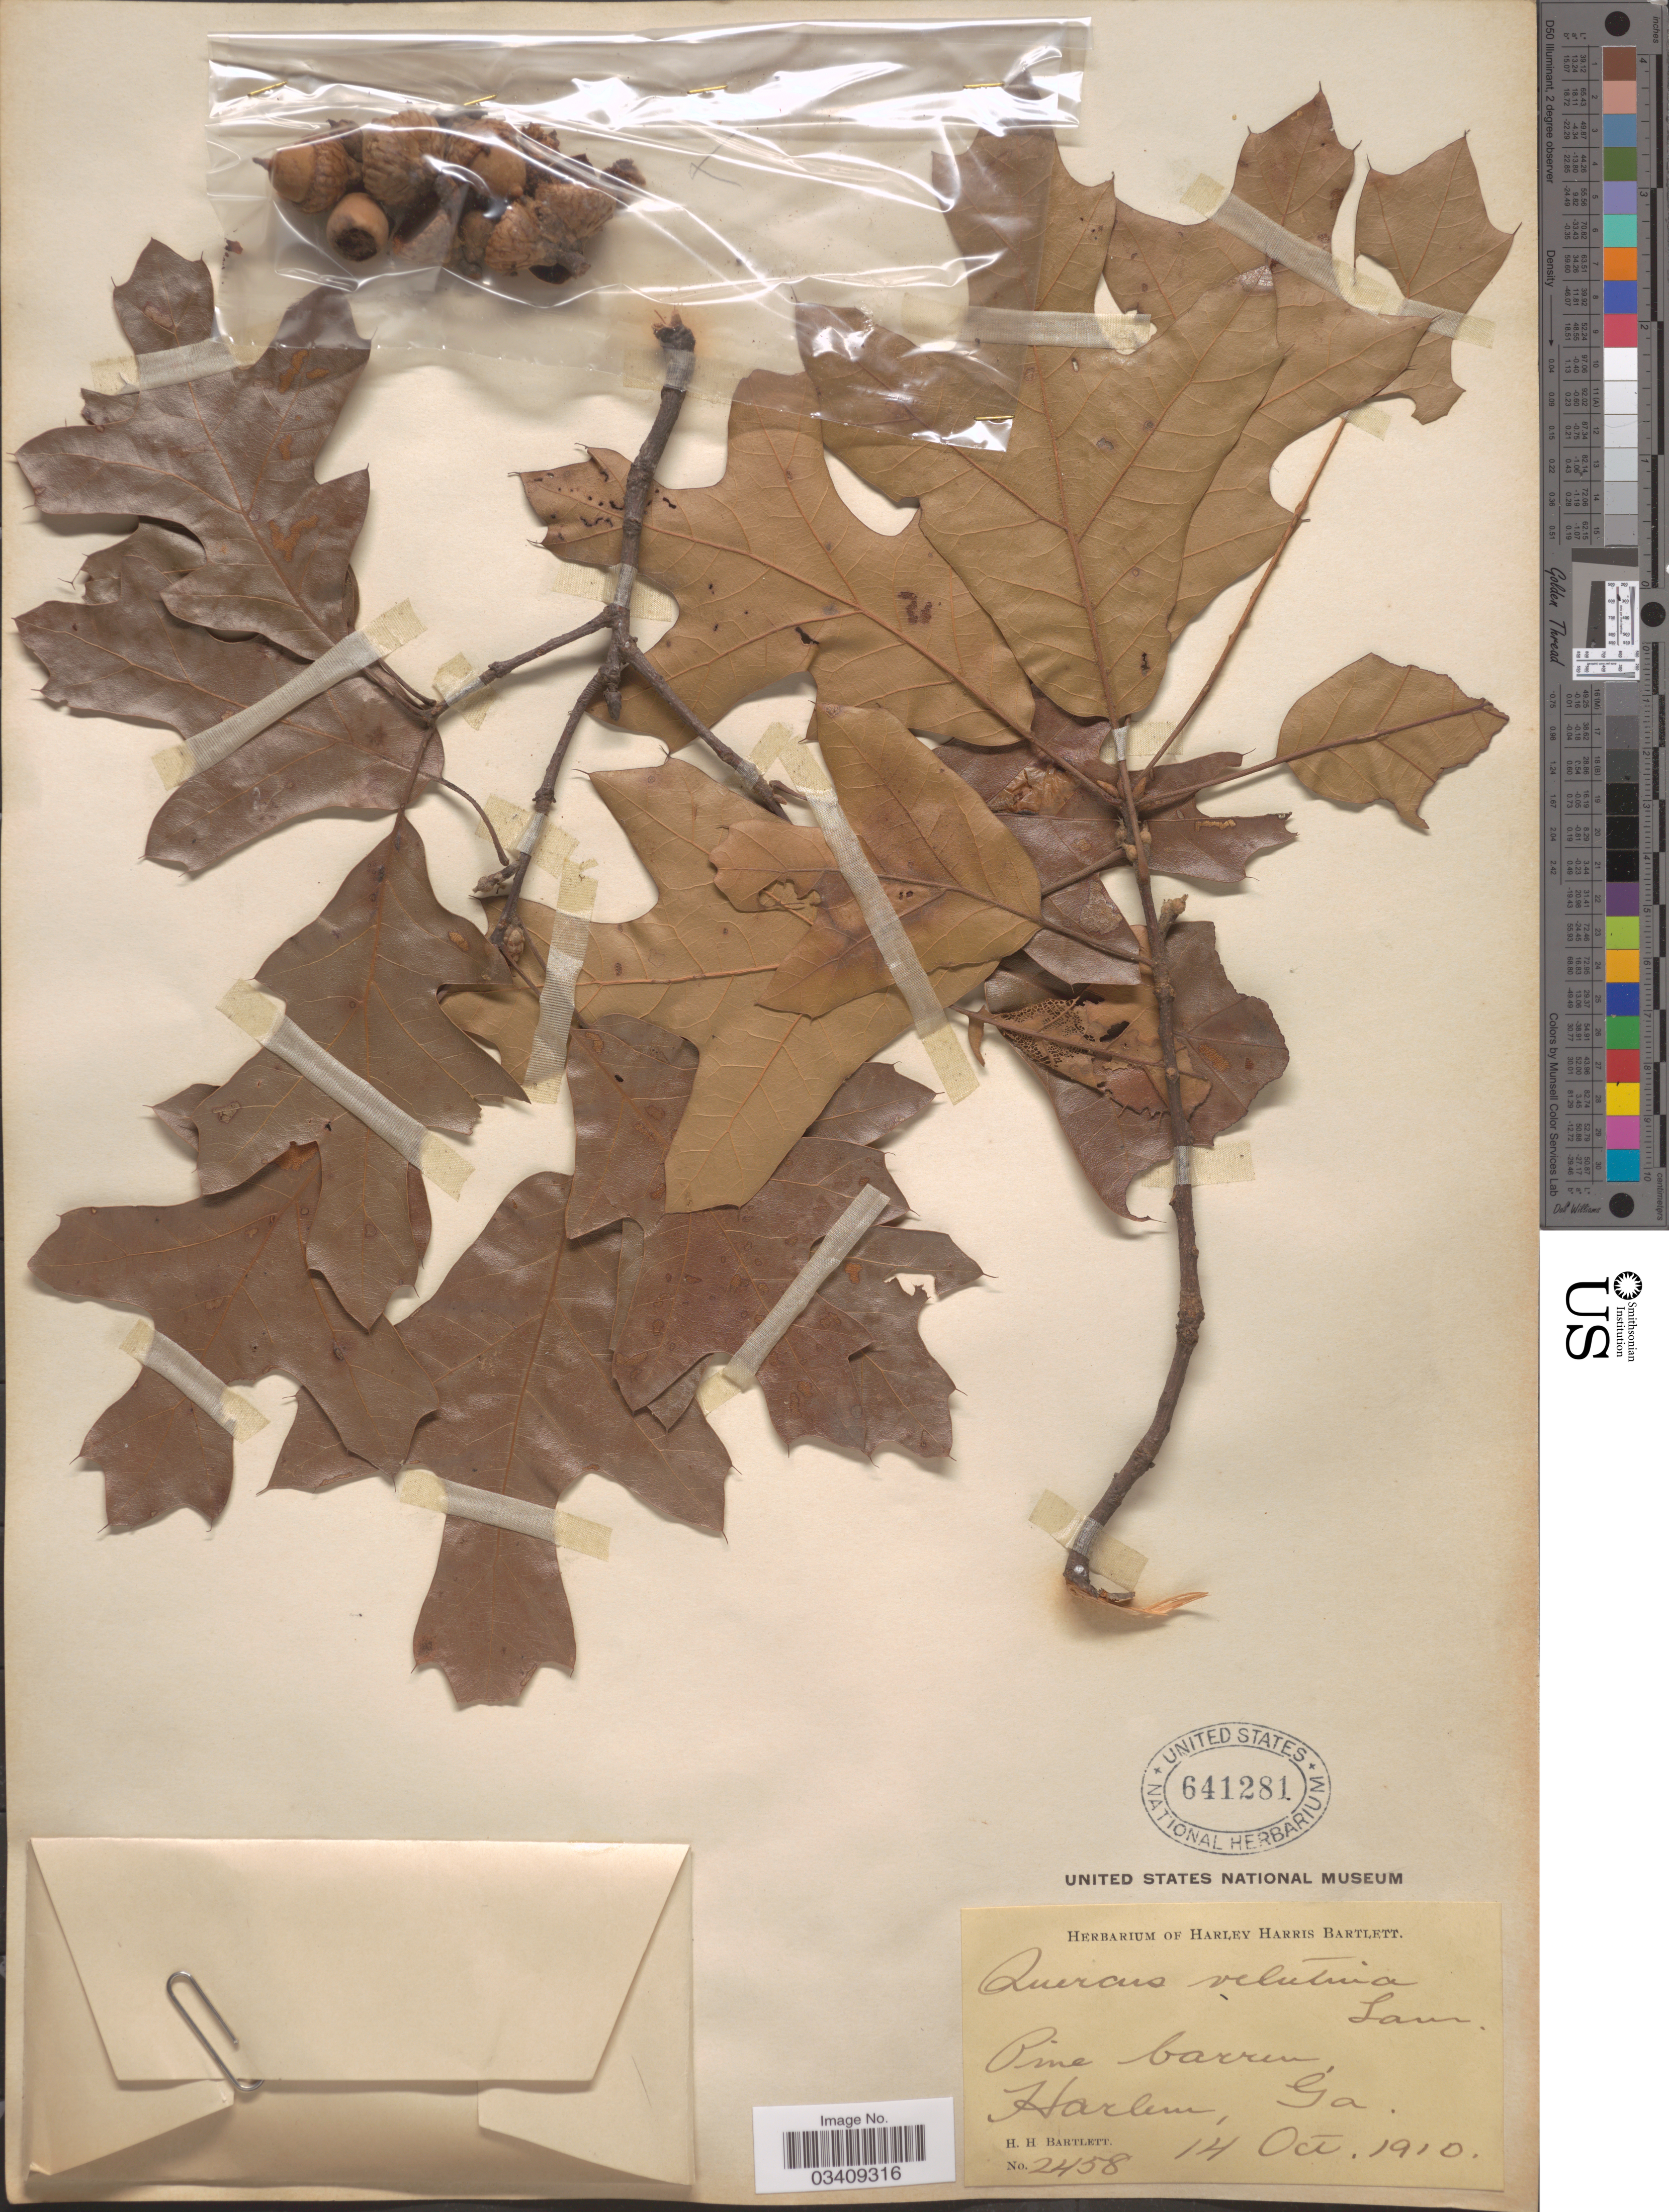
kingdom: Plantae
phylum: Tracheophyta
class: Magnoliopsida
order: Fagales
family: Fagaceae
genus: Quercus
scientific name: Quercus velutina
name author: Lam.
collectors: H. H. Bartlett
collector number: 2458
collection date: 1910-10-14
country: United States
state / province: Georgia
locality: Pine barren, Harlem.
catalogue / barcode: US 641281